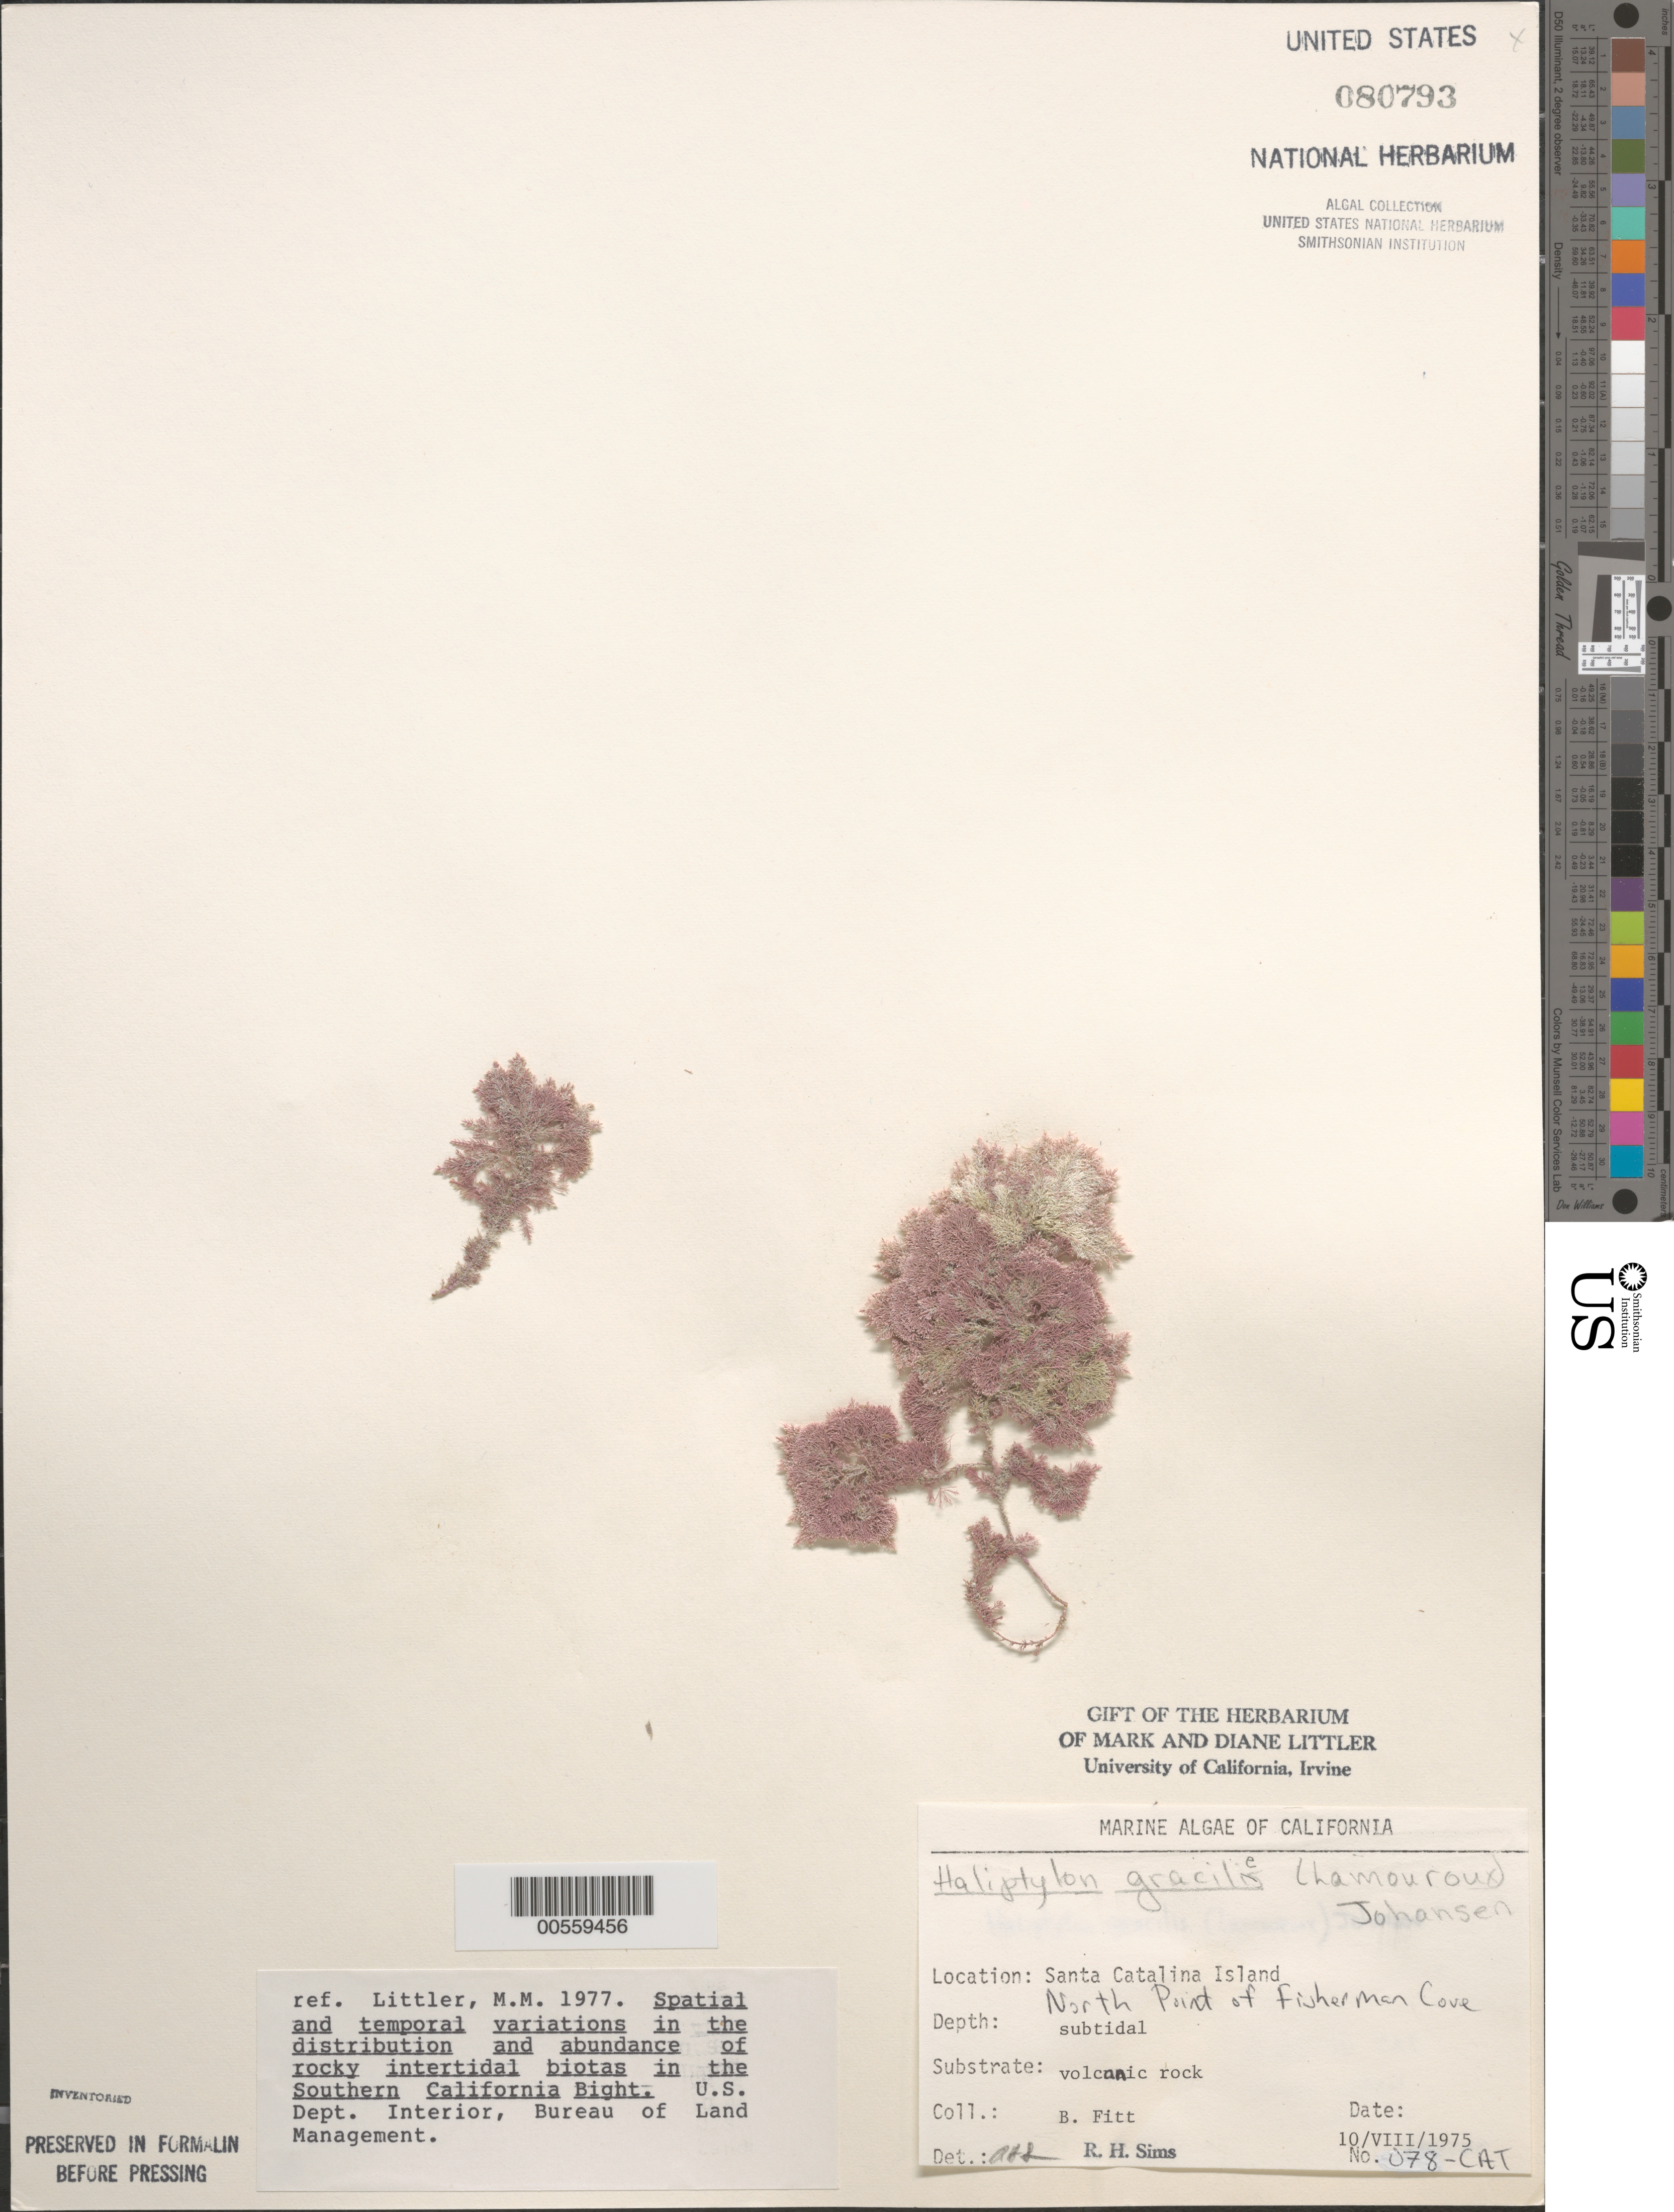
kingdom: Plantae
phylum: Rhodophyta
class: Florideophyceae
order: Corallinales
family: Corallinaceae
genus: Jania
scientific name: Jania rosea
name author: (Lam.) Decne.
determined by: Algae name updating Project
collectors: W. Fitt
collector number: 078-CAT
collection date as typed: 10 Aug 1975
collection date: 1975-08-10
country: United States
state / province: California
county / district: Los Angeles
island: Santa Catalina Island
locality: Fishermen Cove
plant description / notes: BLM-SOCALBIGHT Rocky Intertidal Survey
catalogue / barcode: US 80793